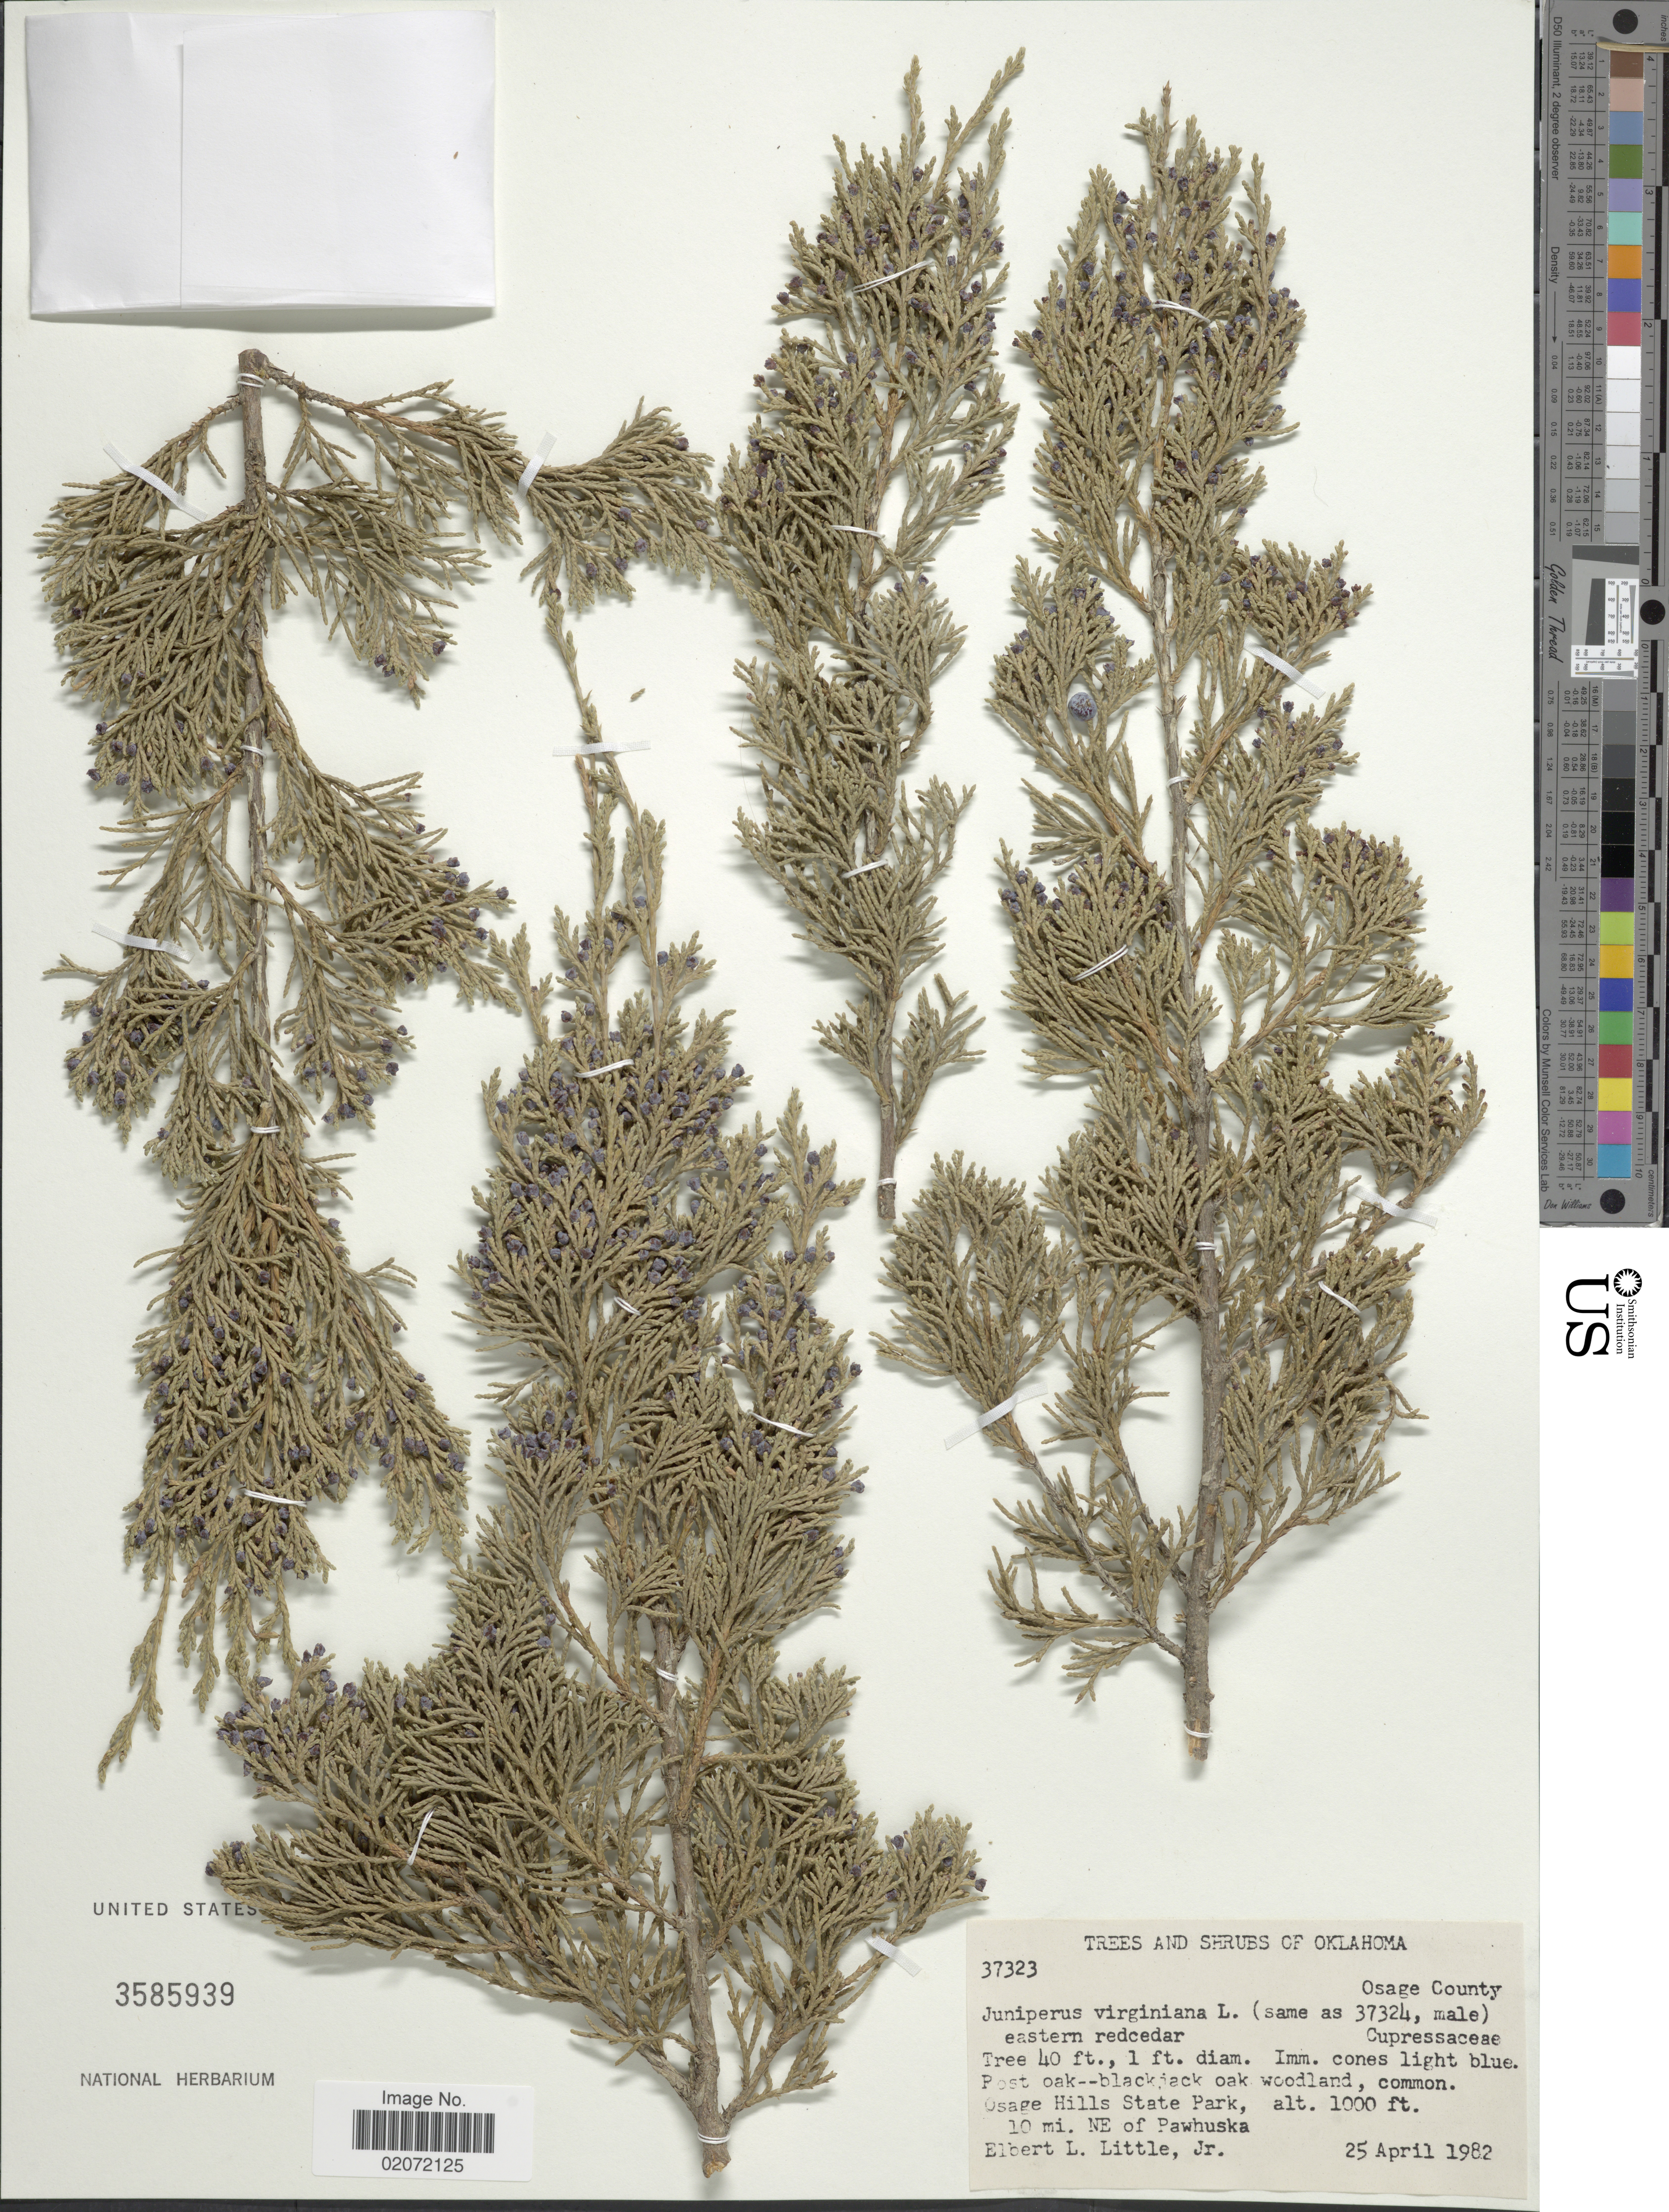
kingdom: Plantae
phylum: Tracheophyta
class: Pinopsida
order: Pinales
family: Cupressaceae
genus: Juniperus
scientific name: Juniperus virginiana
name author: L.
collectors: E. L. Little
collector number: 37323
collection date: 1982-04-25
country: United States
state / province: Oklahoma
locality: Oklahoma, Post oak-black oak woodland. Osage Hills State Park. 10 mi. NE of Pawhuska. Osage County.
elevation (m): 305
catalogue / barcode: US 3585939